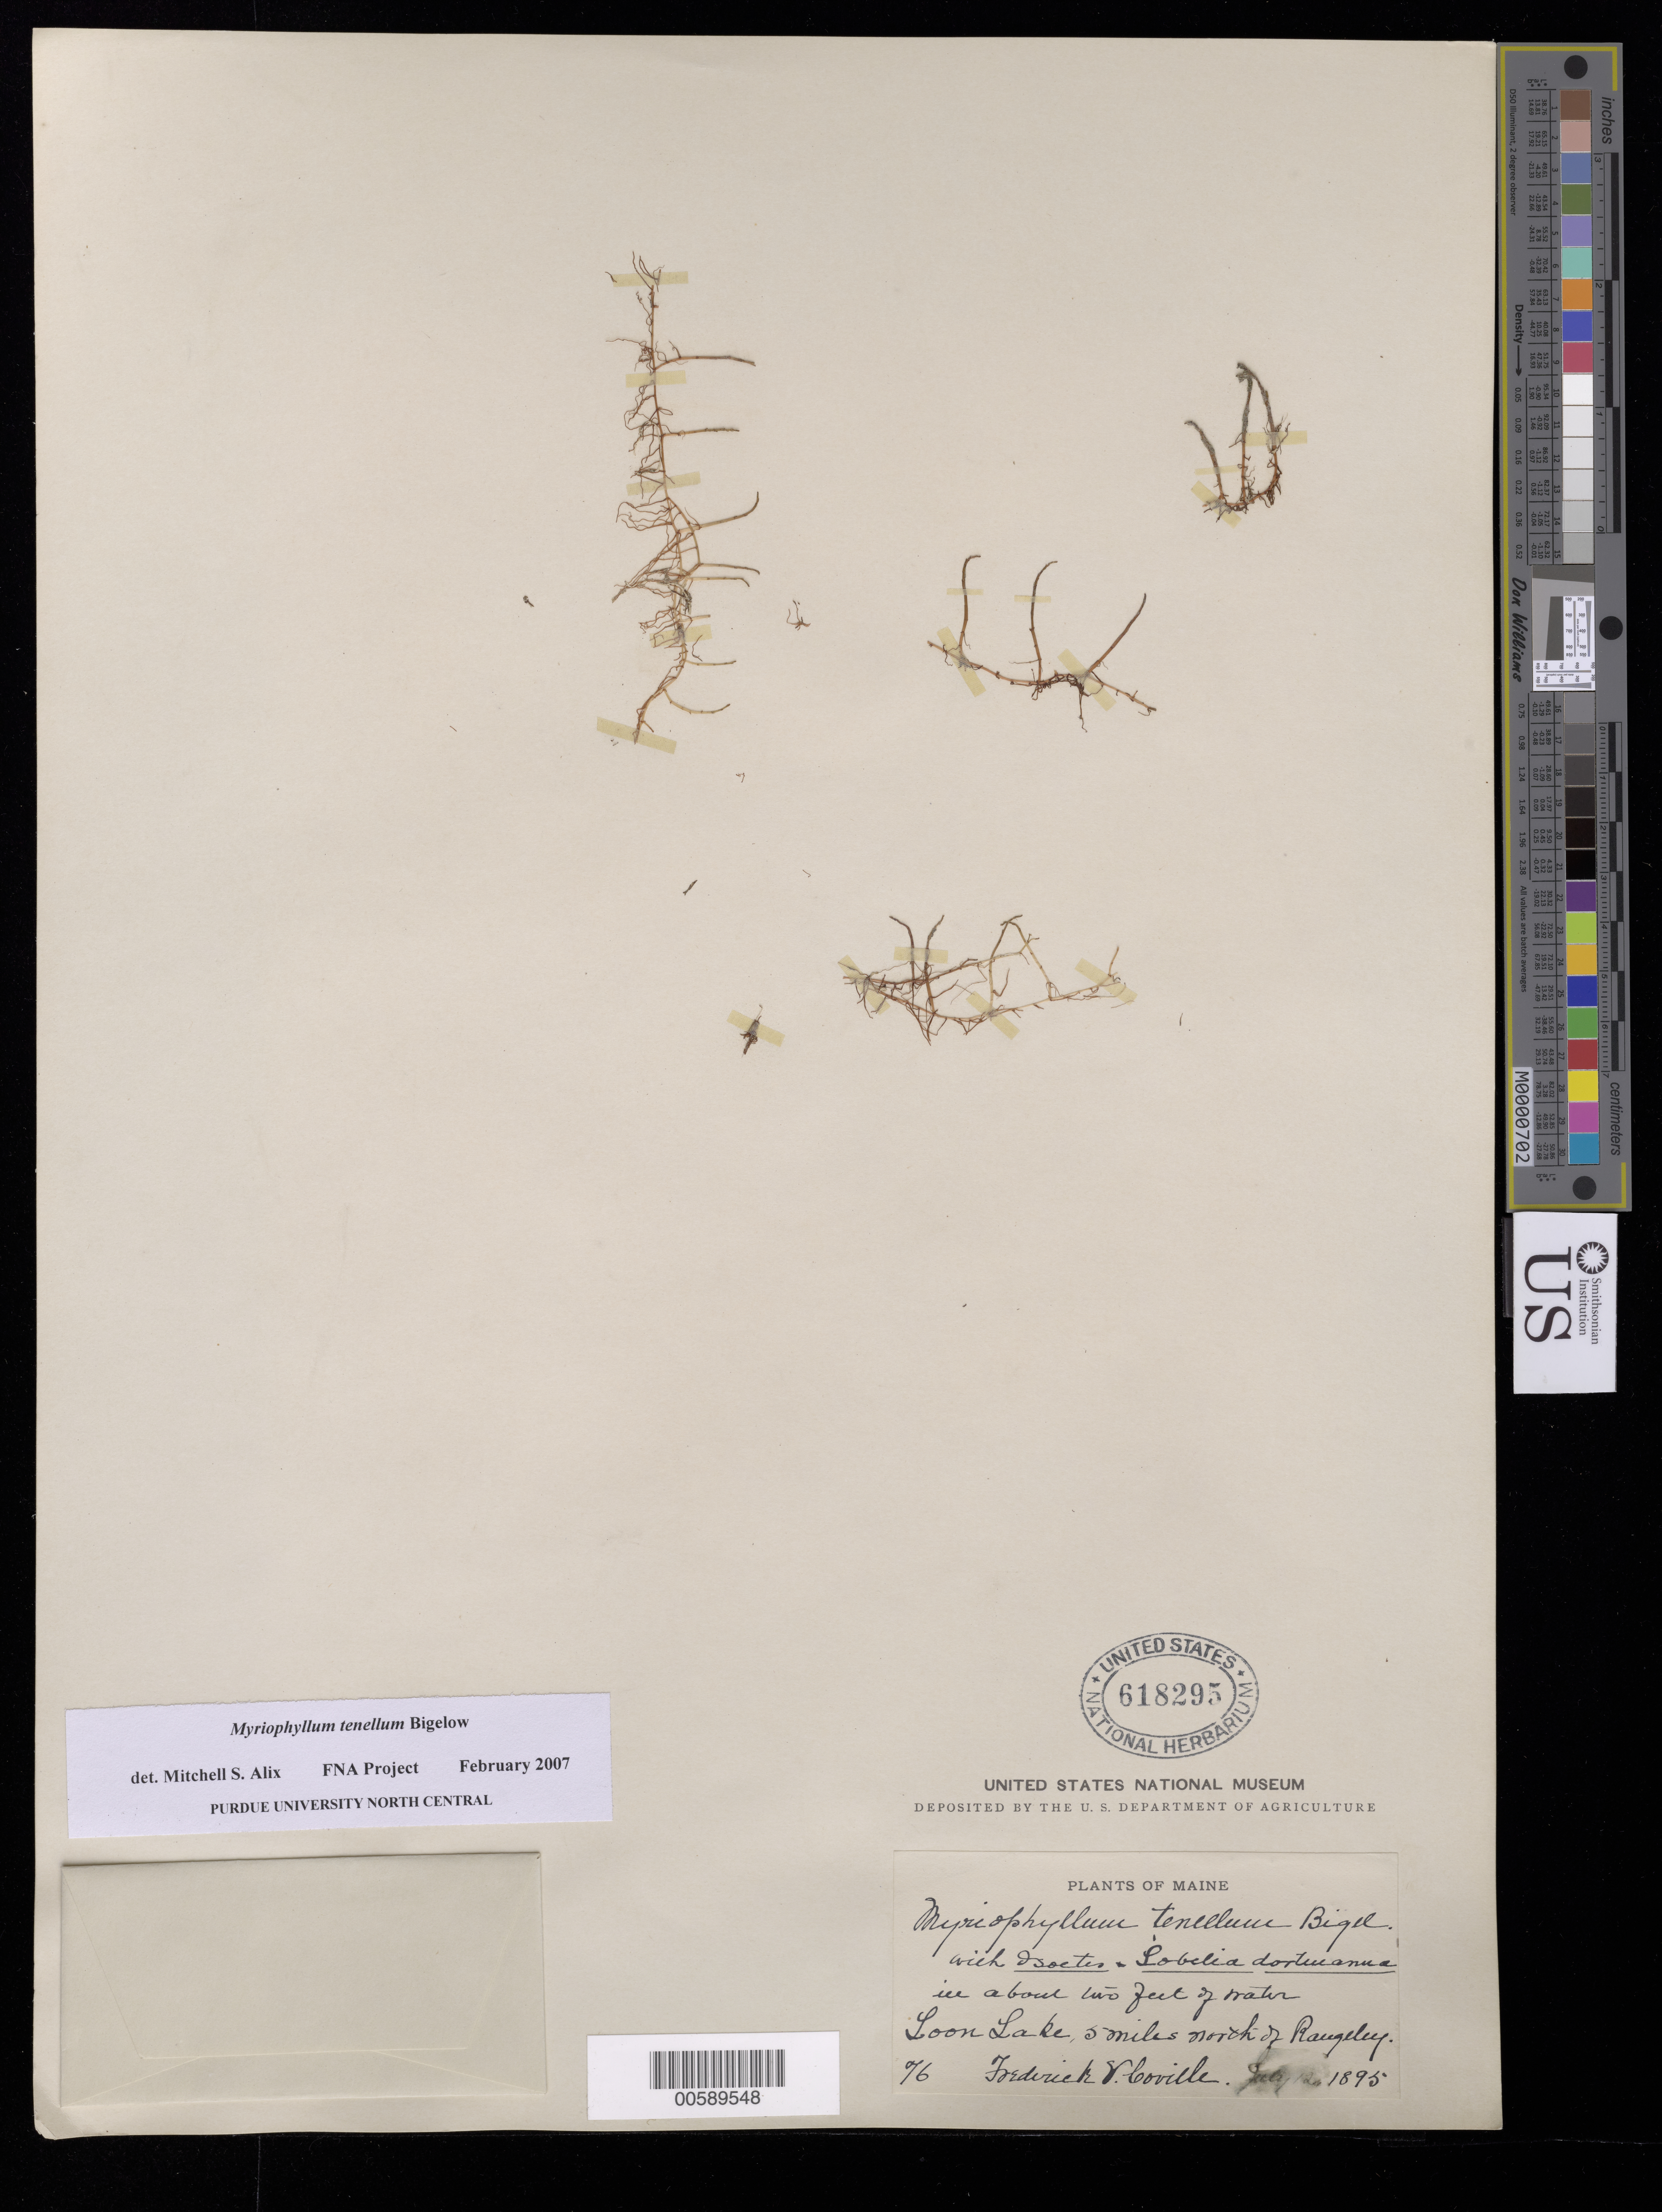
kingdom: Plantae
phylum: Tracheophyta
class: Magnoliopsida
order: Saxifragales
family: Haloragaceae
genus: Myriophyllum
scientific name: Myriophyllum tenellum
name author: Bigelow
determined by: Alix, M. S.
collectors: F. V. Coville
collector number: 76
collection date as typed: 12 Jul 1895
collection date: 1895-07-12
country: United States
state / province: Maine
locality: Loon Lake, No of Raugley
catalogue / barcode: US 618295